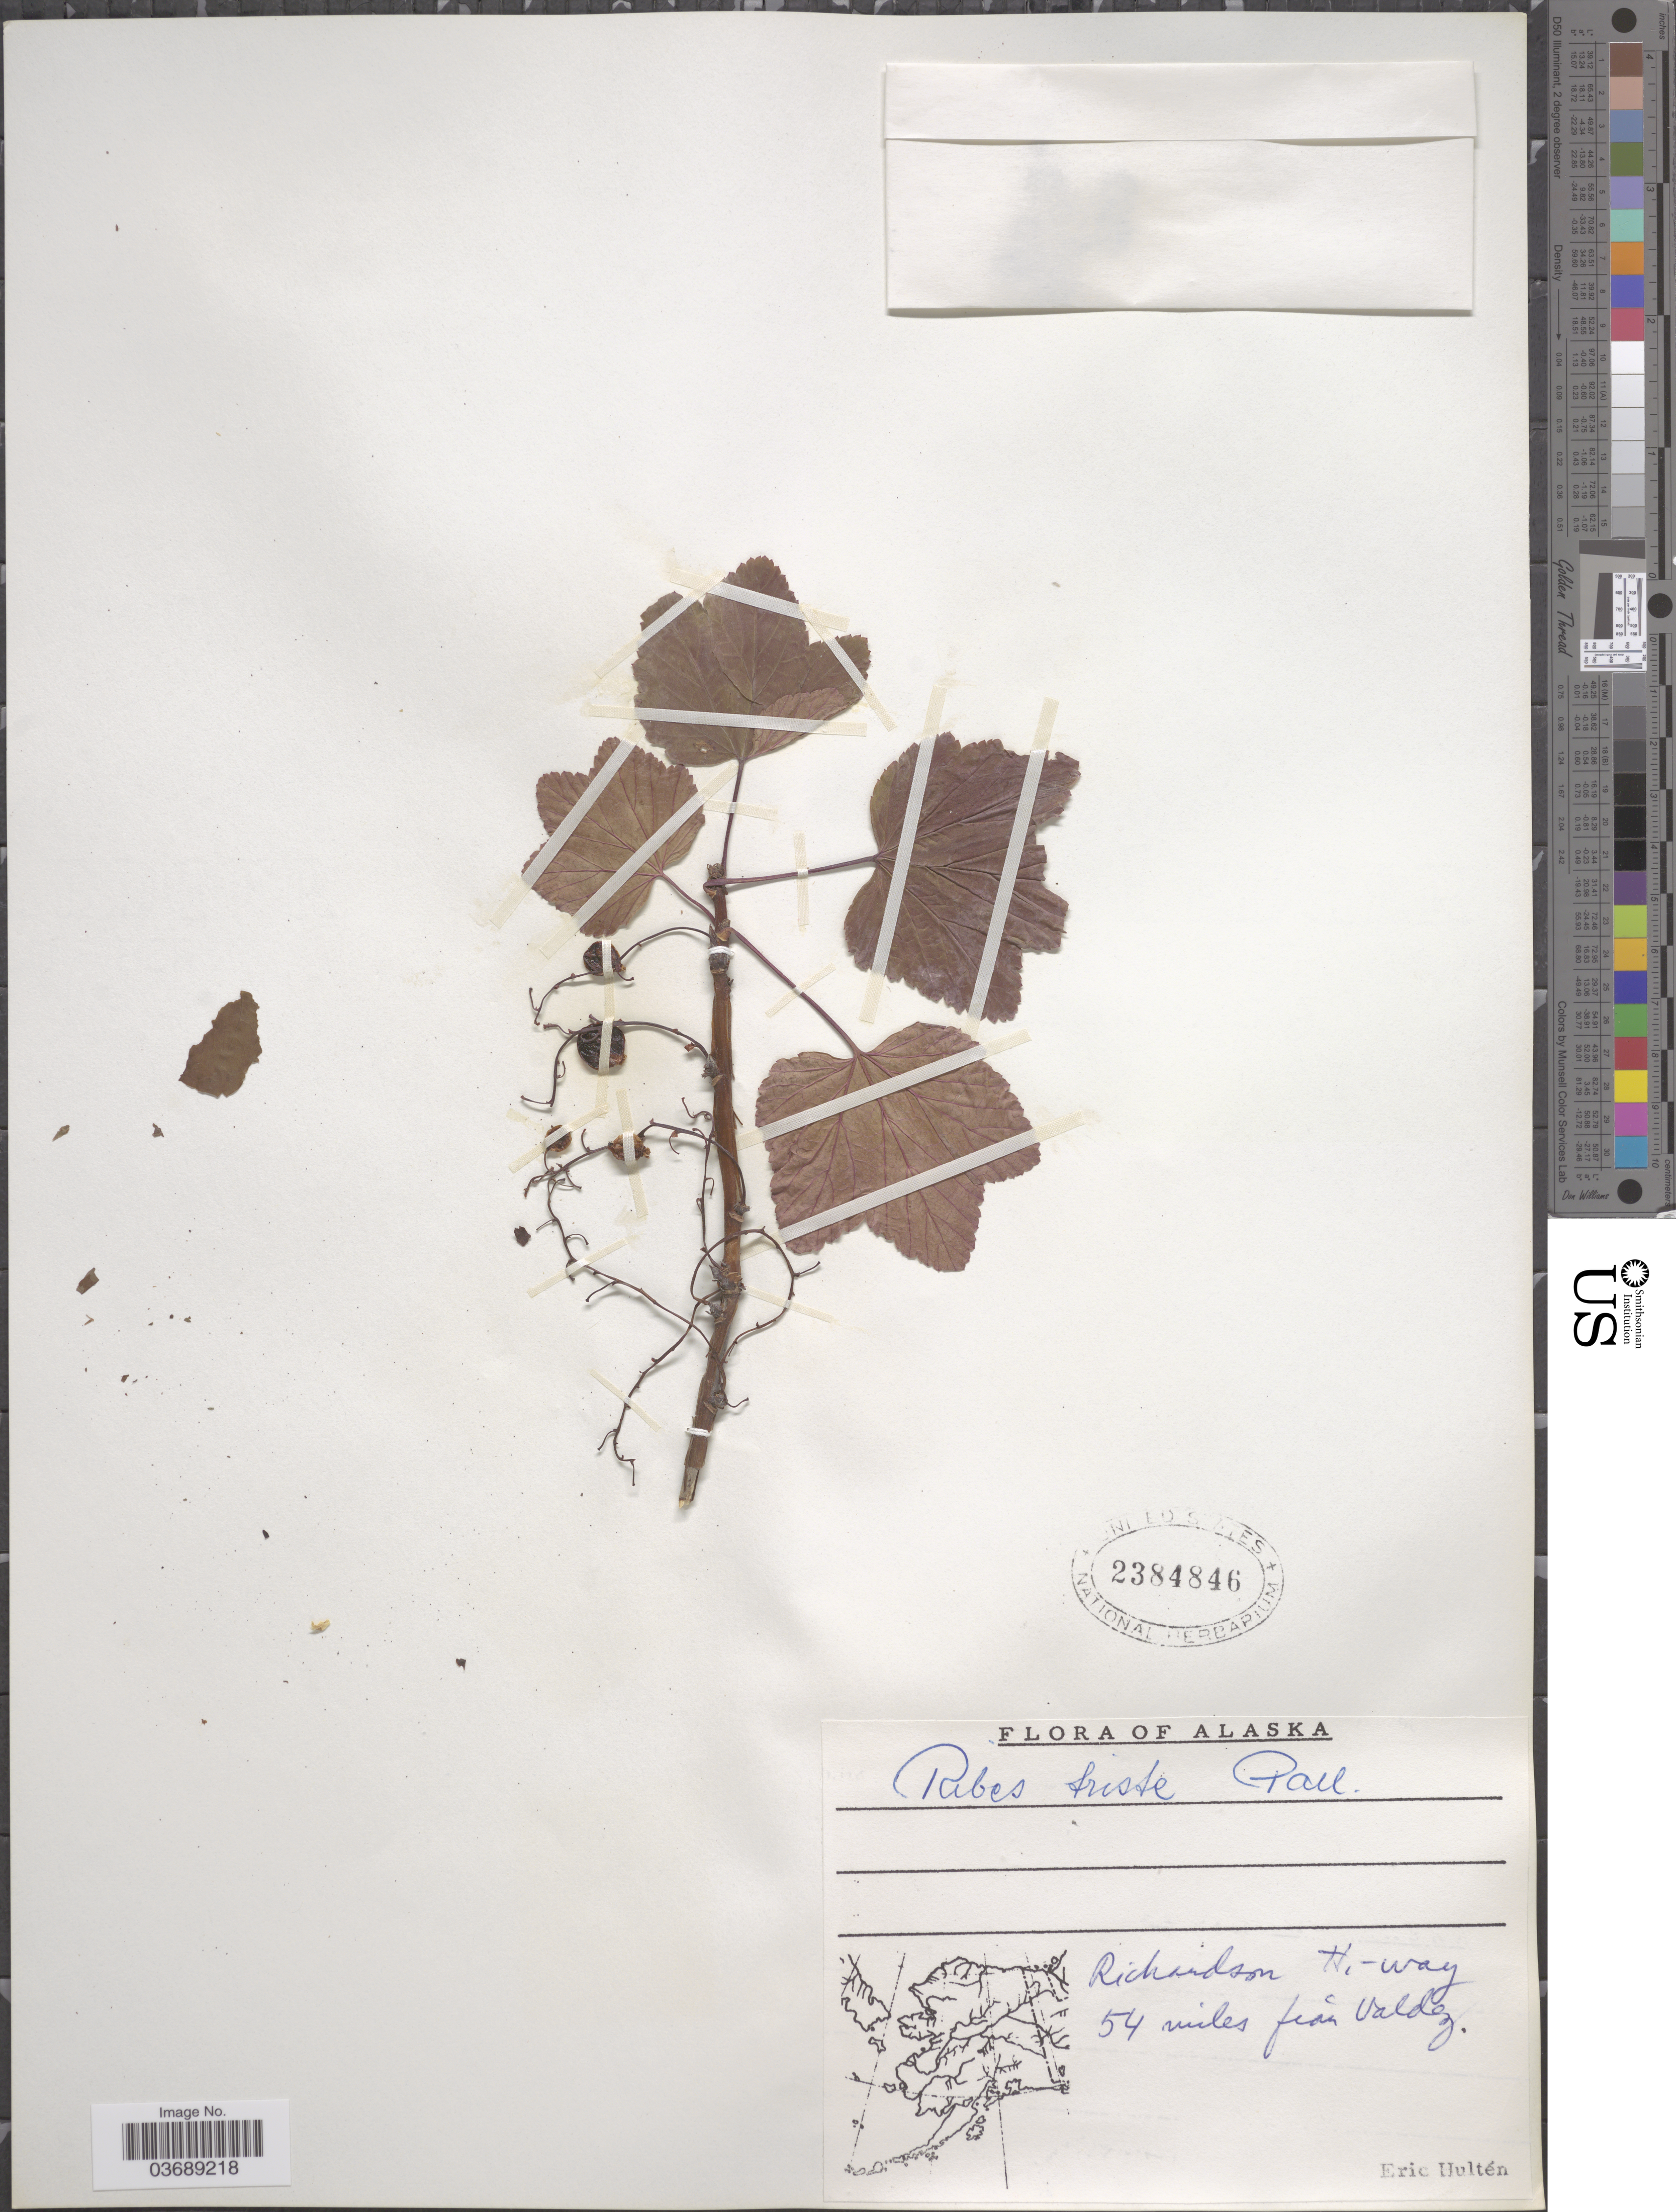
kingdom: Plantae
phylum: Tracheophyta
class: Magnoliopsida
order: Saxifragales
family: Grossulariaceae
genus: Ribes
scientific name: Ribes triste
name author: Pall.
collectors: E. G. Hultén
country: United States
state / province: Alaska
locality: Richardson H,-way, 54 miles from Valdez.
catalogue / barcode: US 2384846